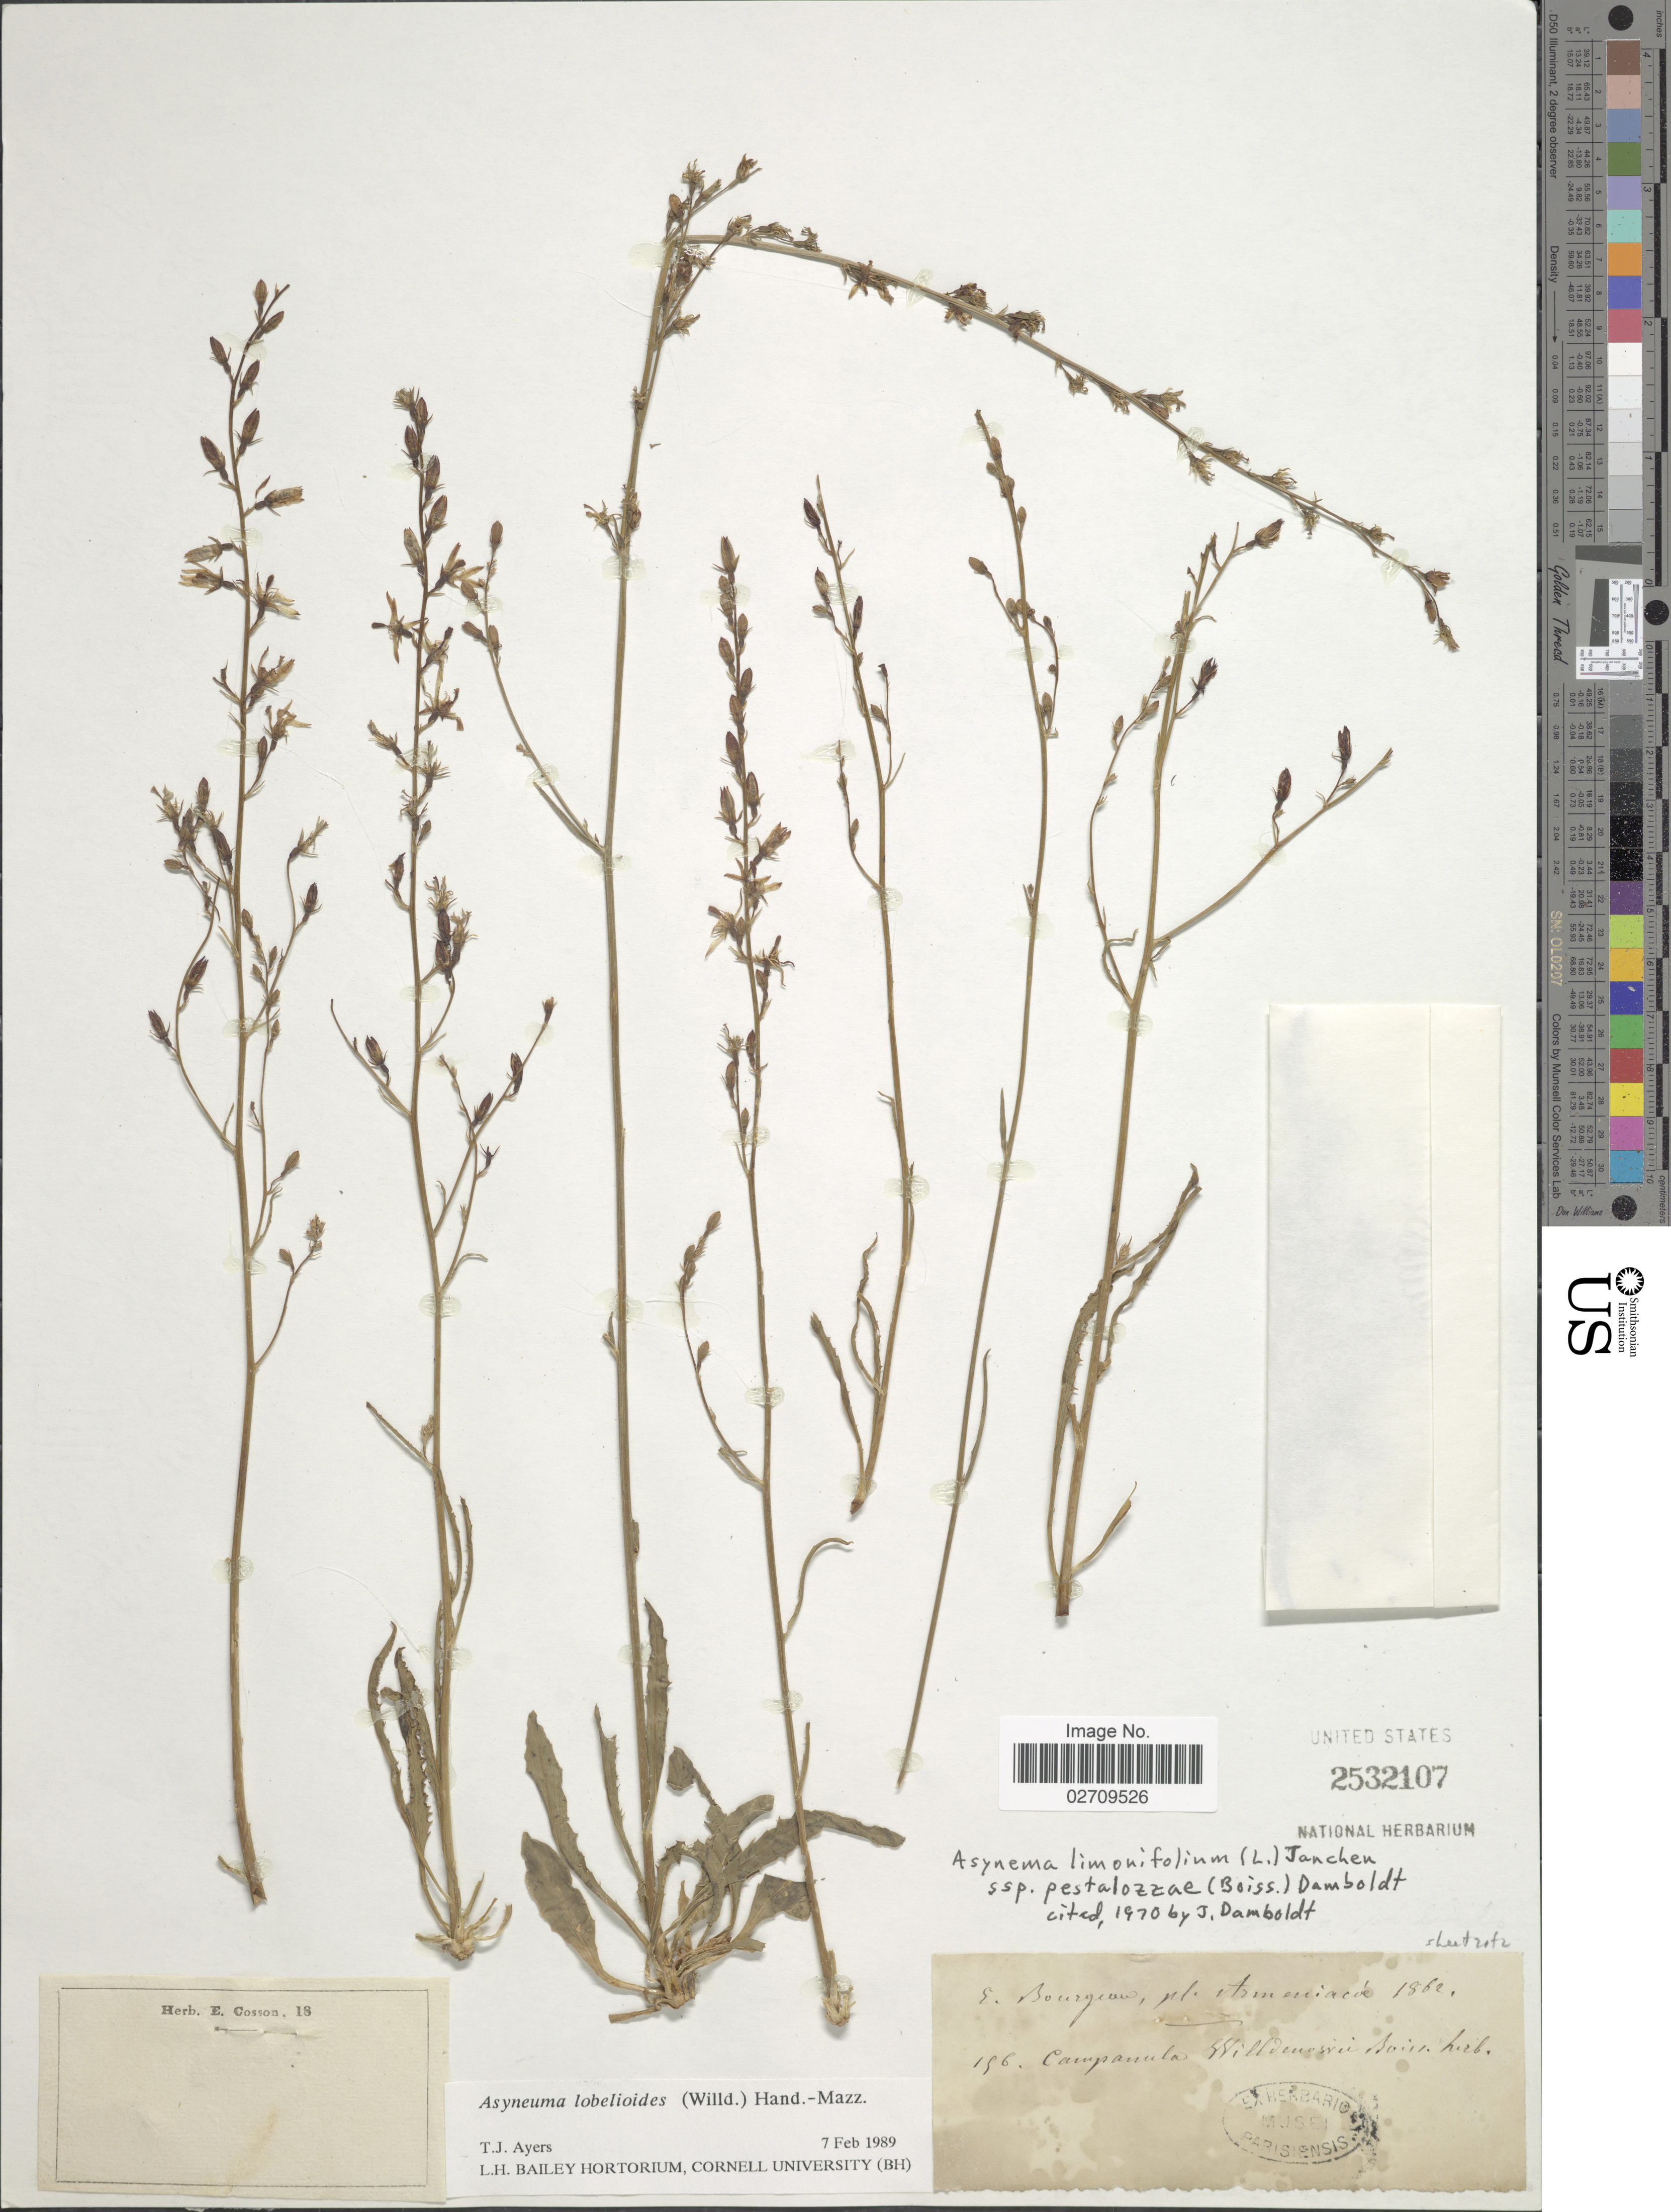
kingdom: Plantae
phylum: Tracheophyta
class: Magnoliopsida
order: Asterales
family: Campanulaceae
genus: Asyneuma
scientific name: Asyneuma lobelioides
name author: Hand.-Mazz.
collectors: E. Bourgeau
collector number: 156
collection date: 1862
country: Armenia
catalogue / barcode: US 2532107